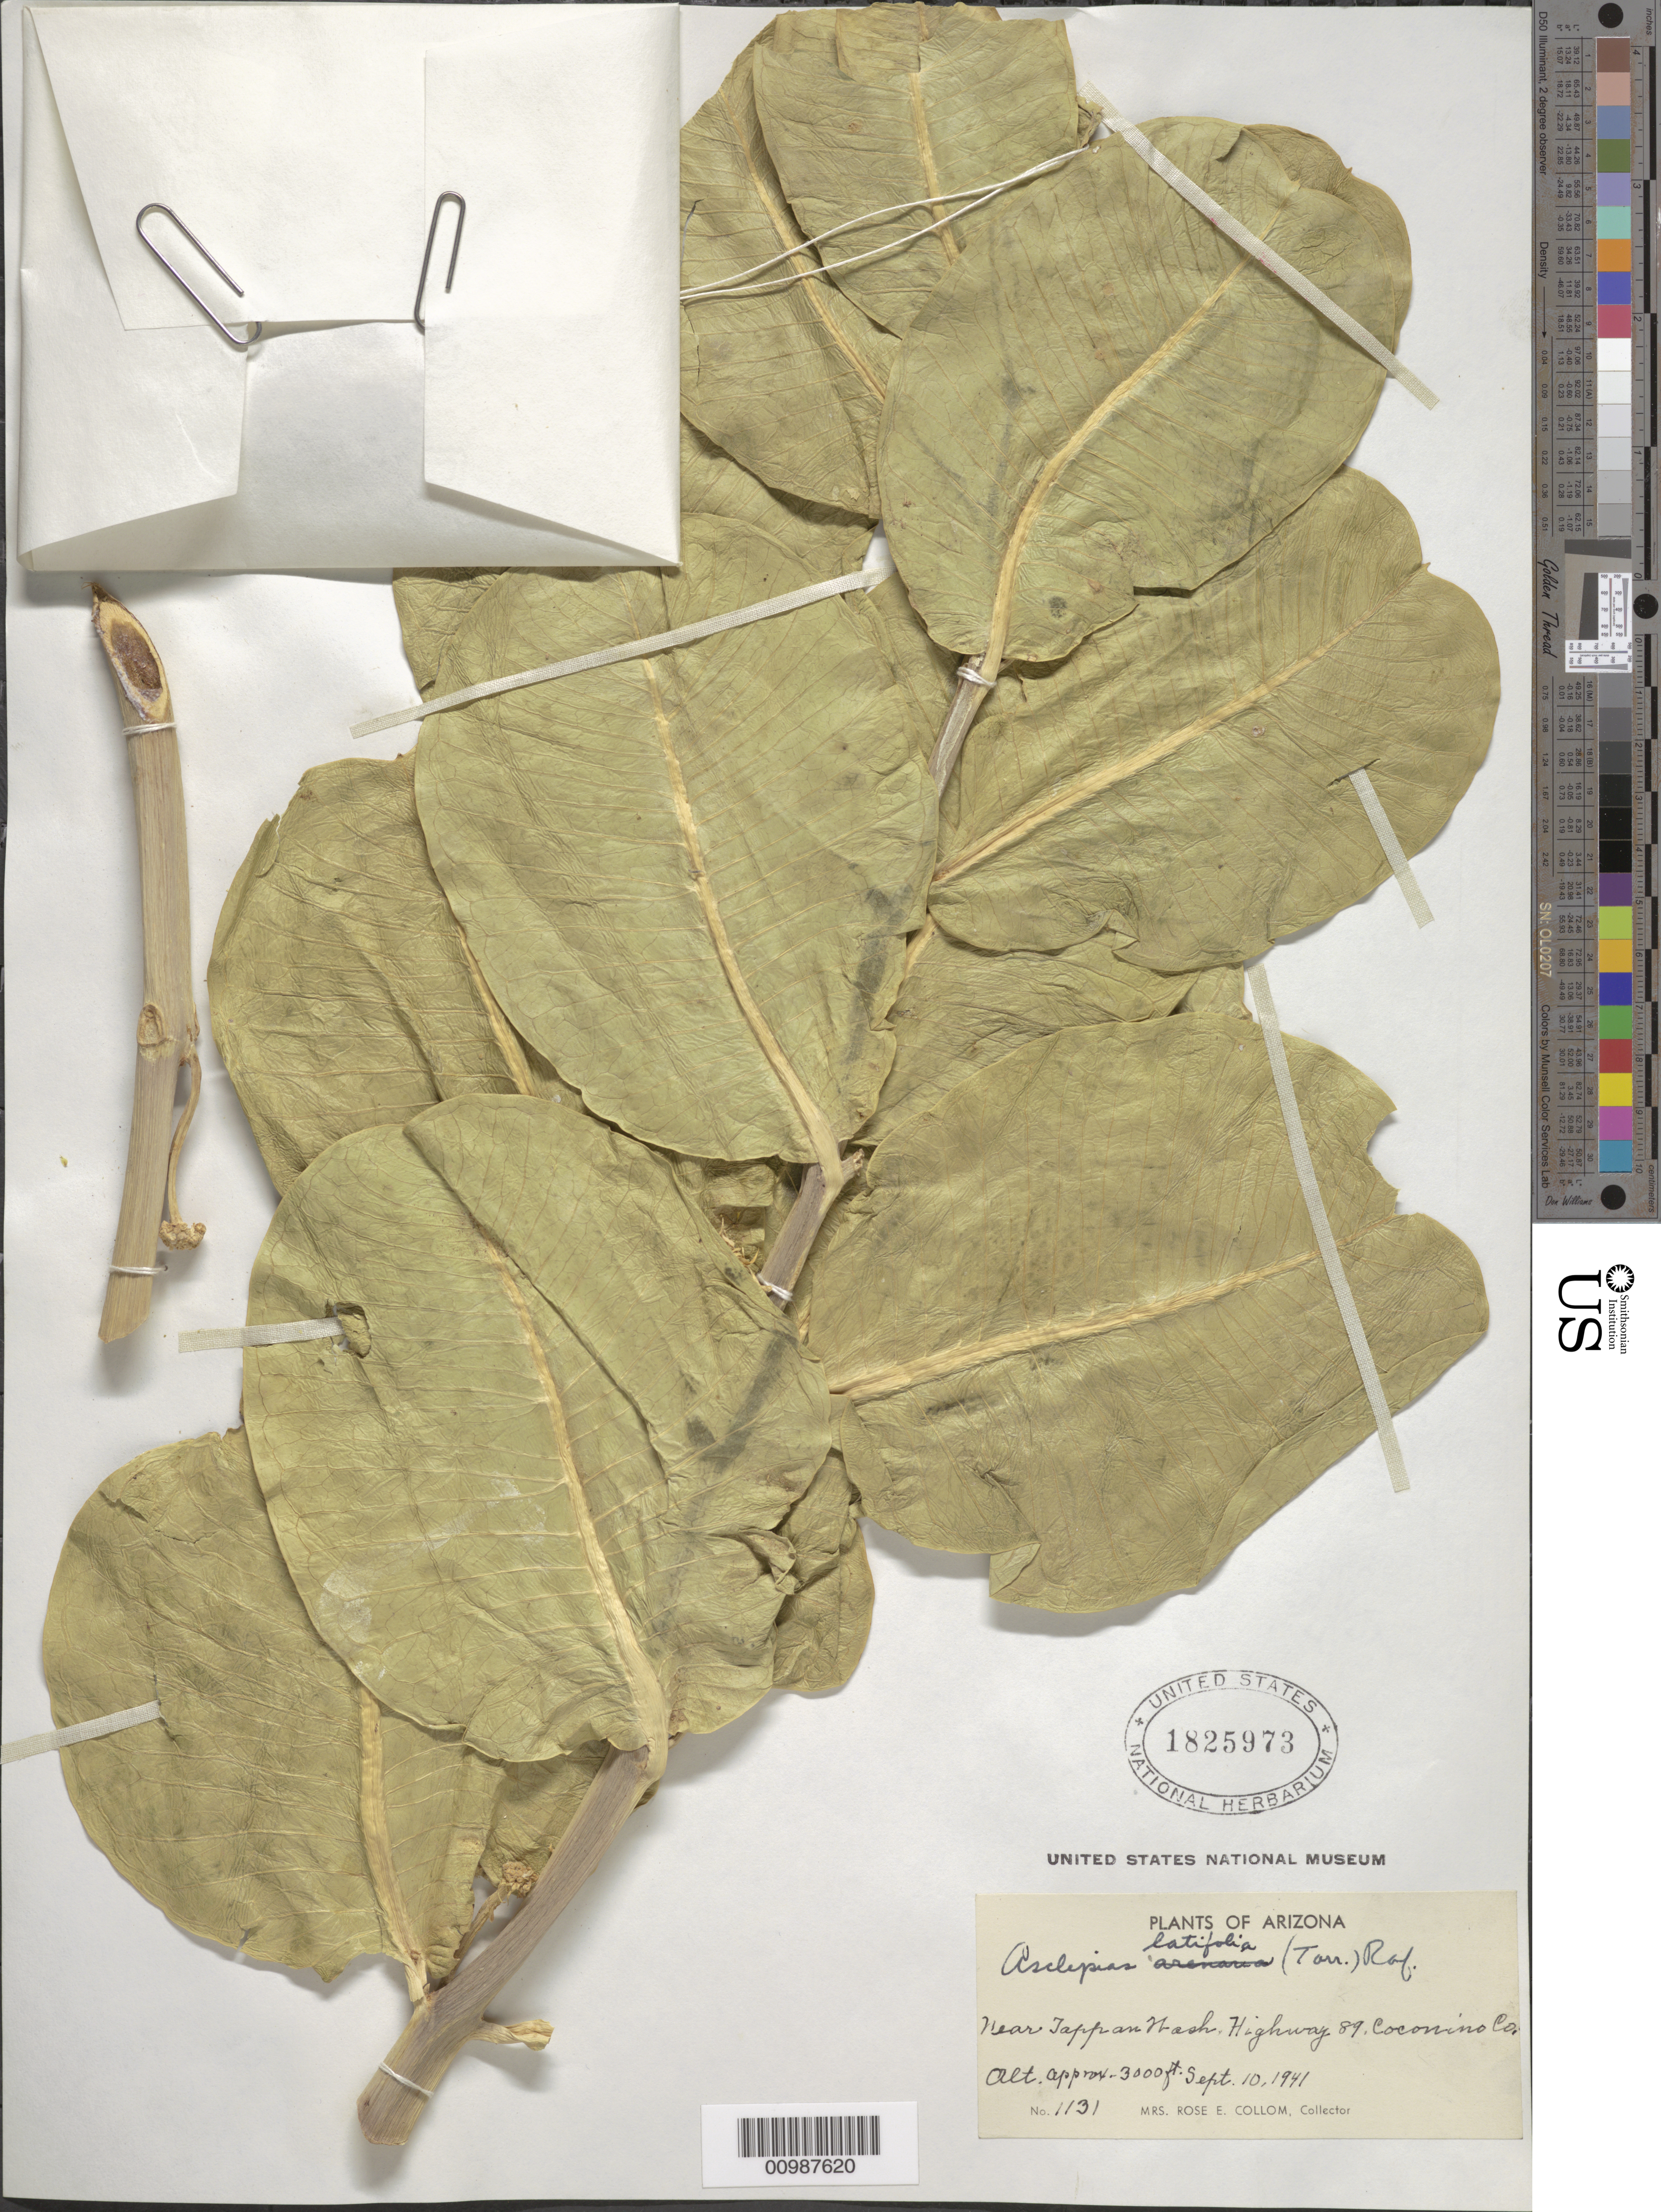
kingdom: Plantae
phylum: Tracheophyta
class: Magnoliopsida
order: Gentianales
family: Apocynaceae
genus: Asclepias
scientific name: Asclepias latifolia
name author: Torr.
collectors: R. E. Collom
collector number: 1131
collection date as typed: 10 Sep 1941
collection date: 1941-09-10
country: United States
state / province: Arizona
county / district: Coconino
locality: Near highway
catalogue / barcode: US 1825973